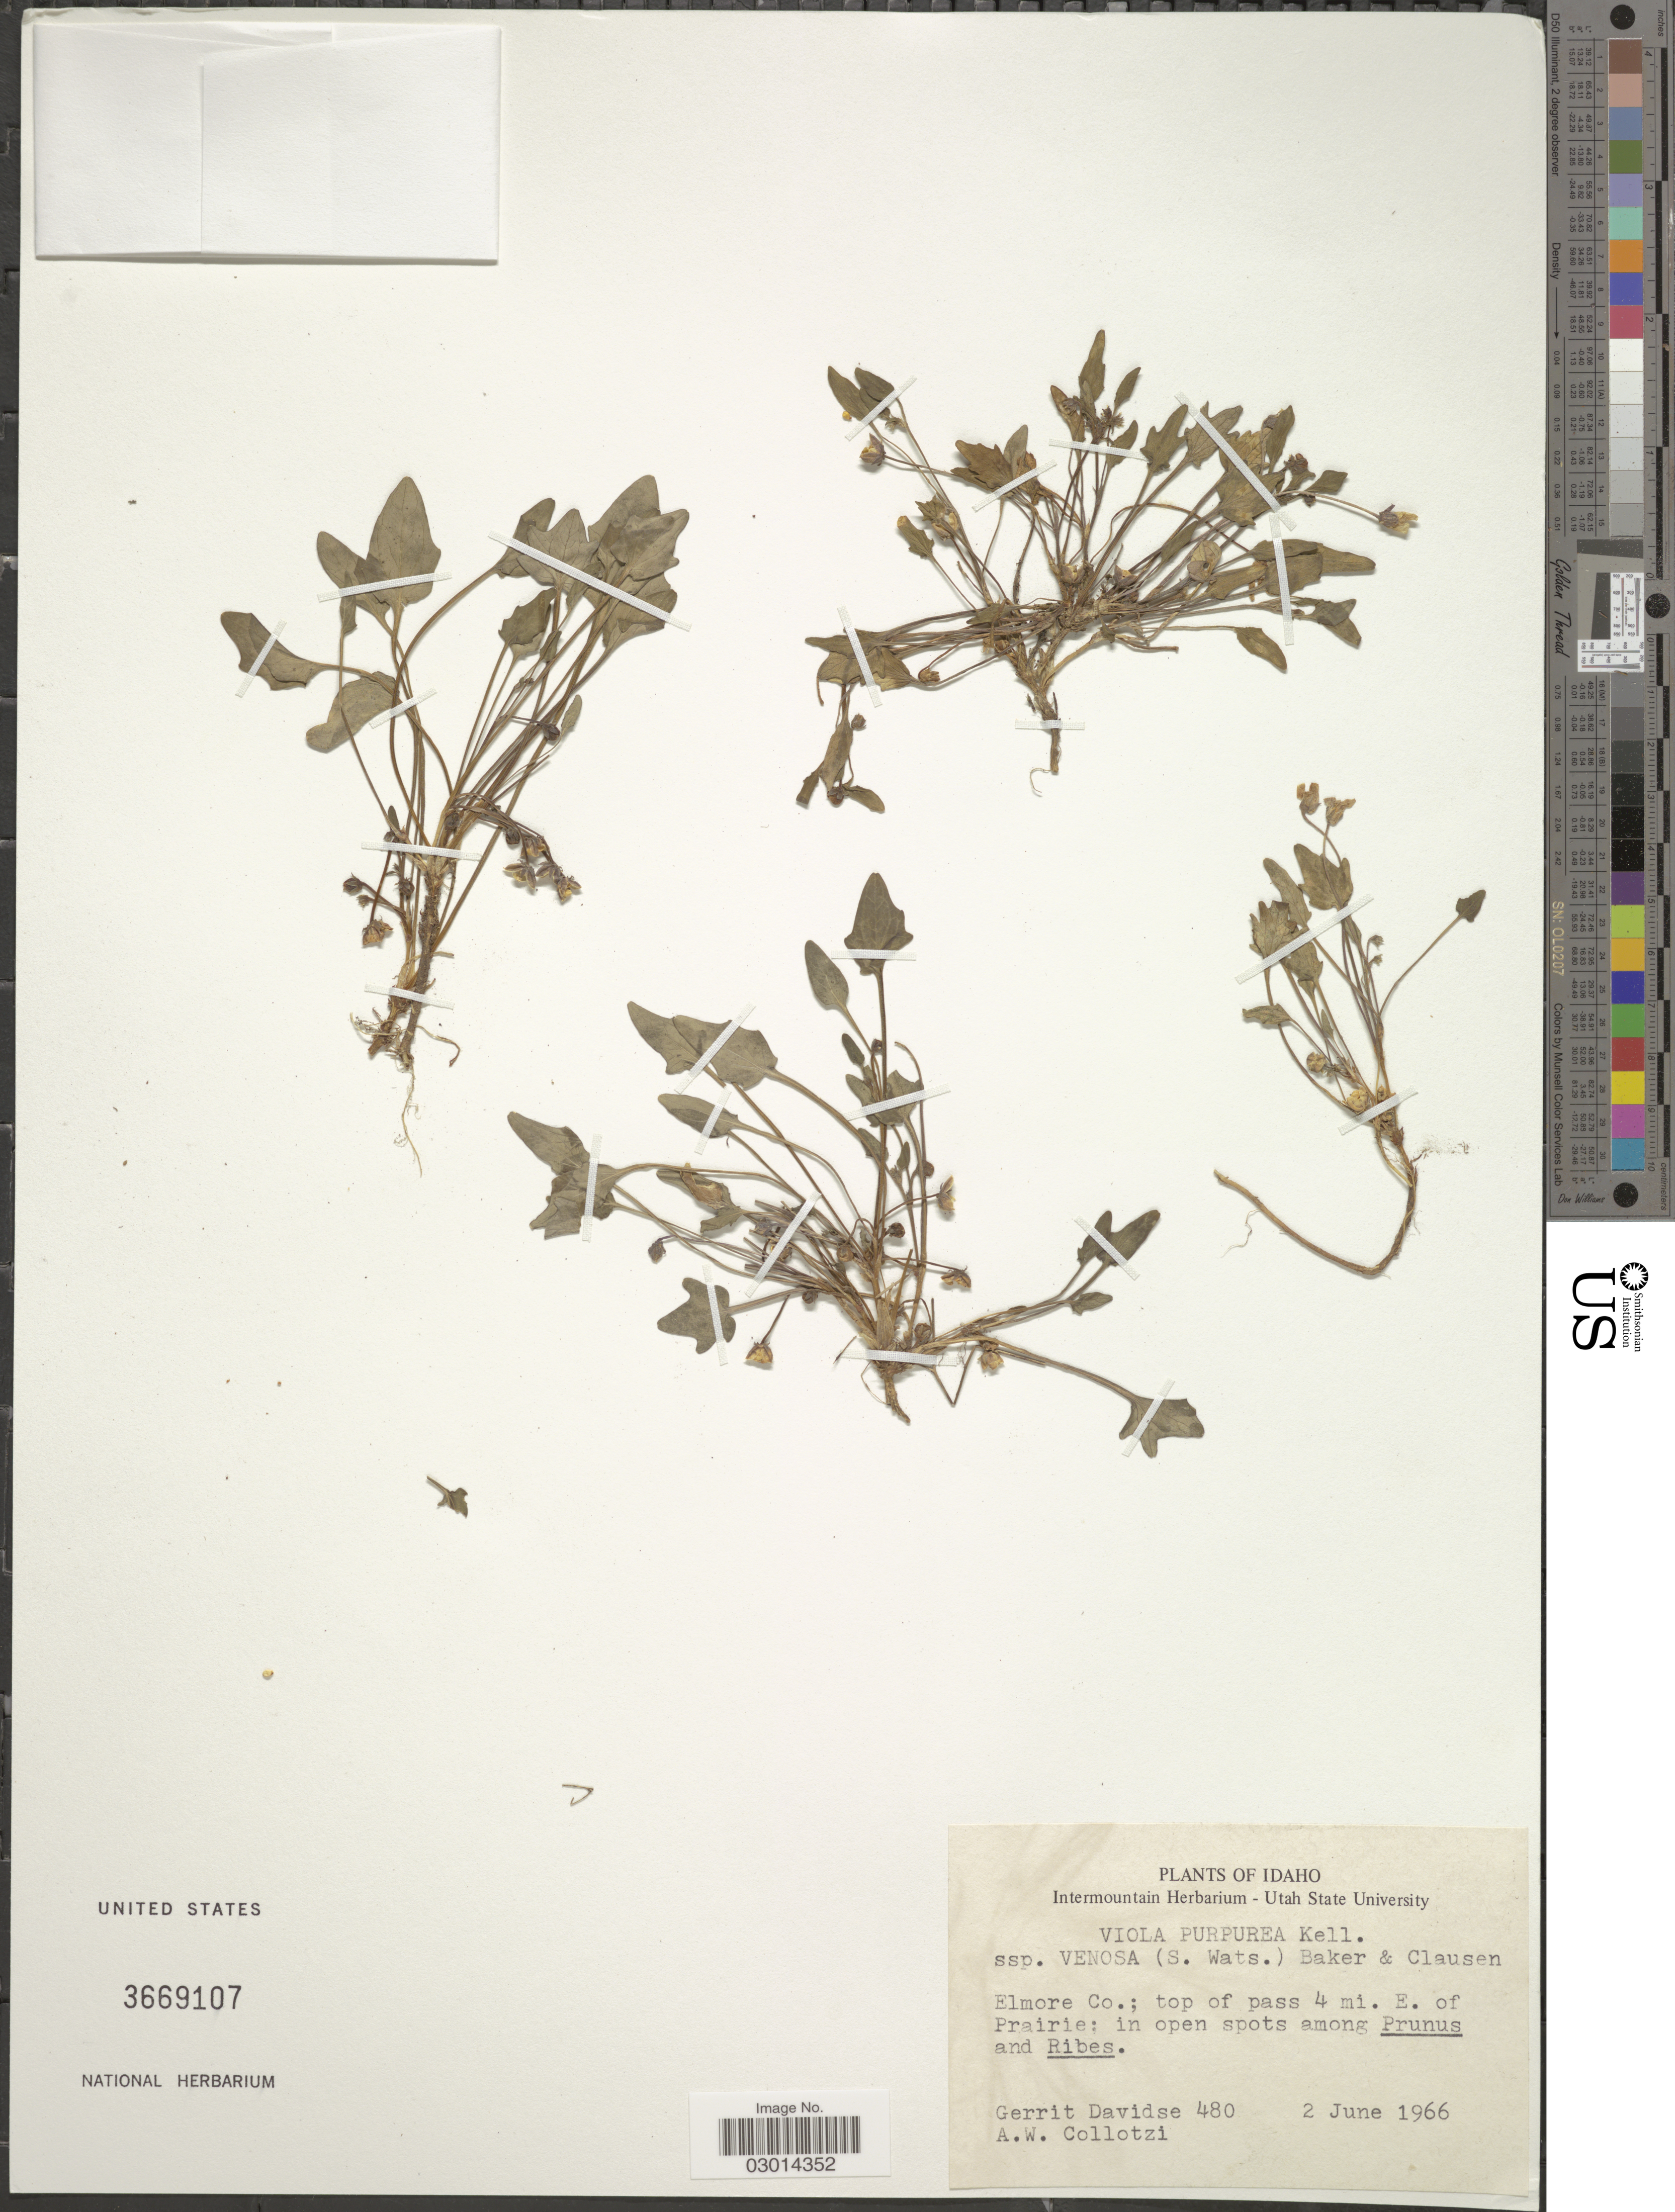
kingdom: Plantae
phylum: Tracheophyta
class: Magnoliopsida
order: Malpighiales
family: Violaceae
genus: Viola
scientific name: Viola purpurea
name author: Kellogg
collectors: G. Davidse & A. W. Collotzi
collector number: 480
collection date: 1966-06-02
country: United States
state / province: Idaho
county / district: Elmore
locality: top of pass 4 mi. E. of Prairie.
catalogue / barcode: US 3669107